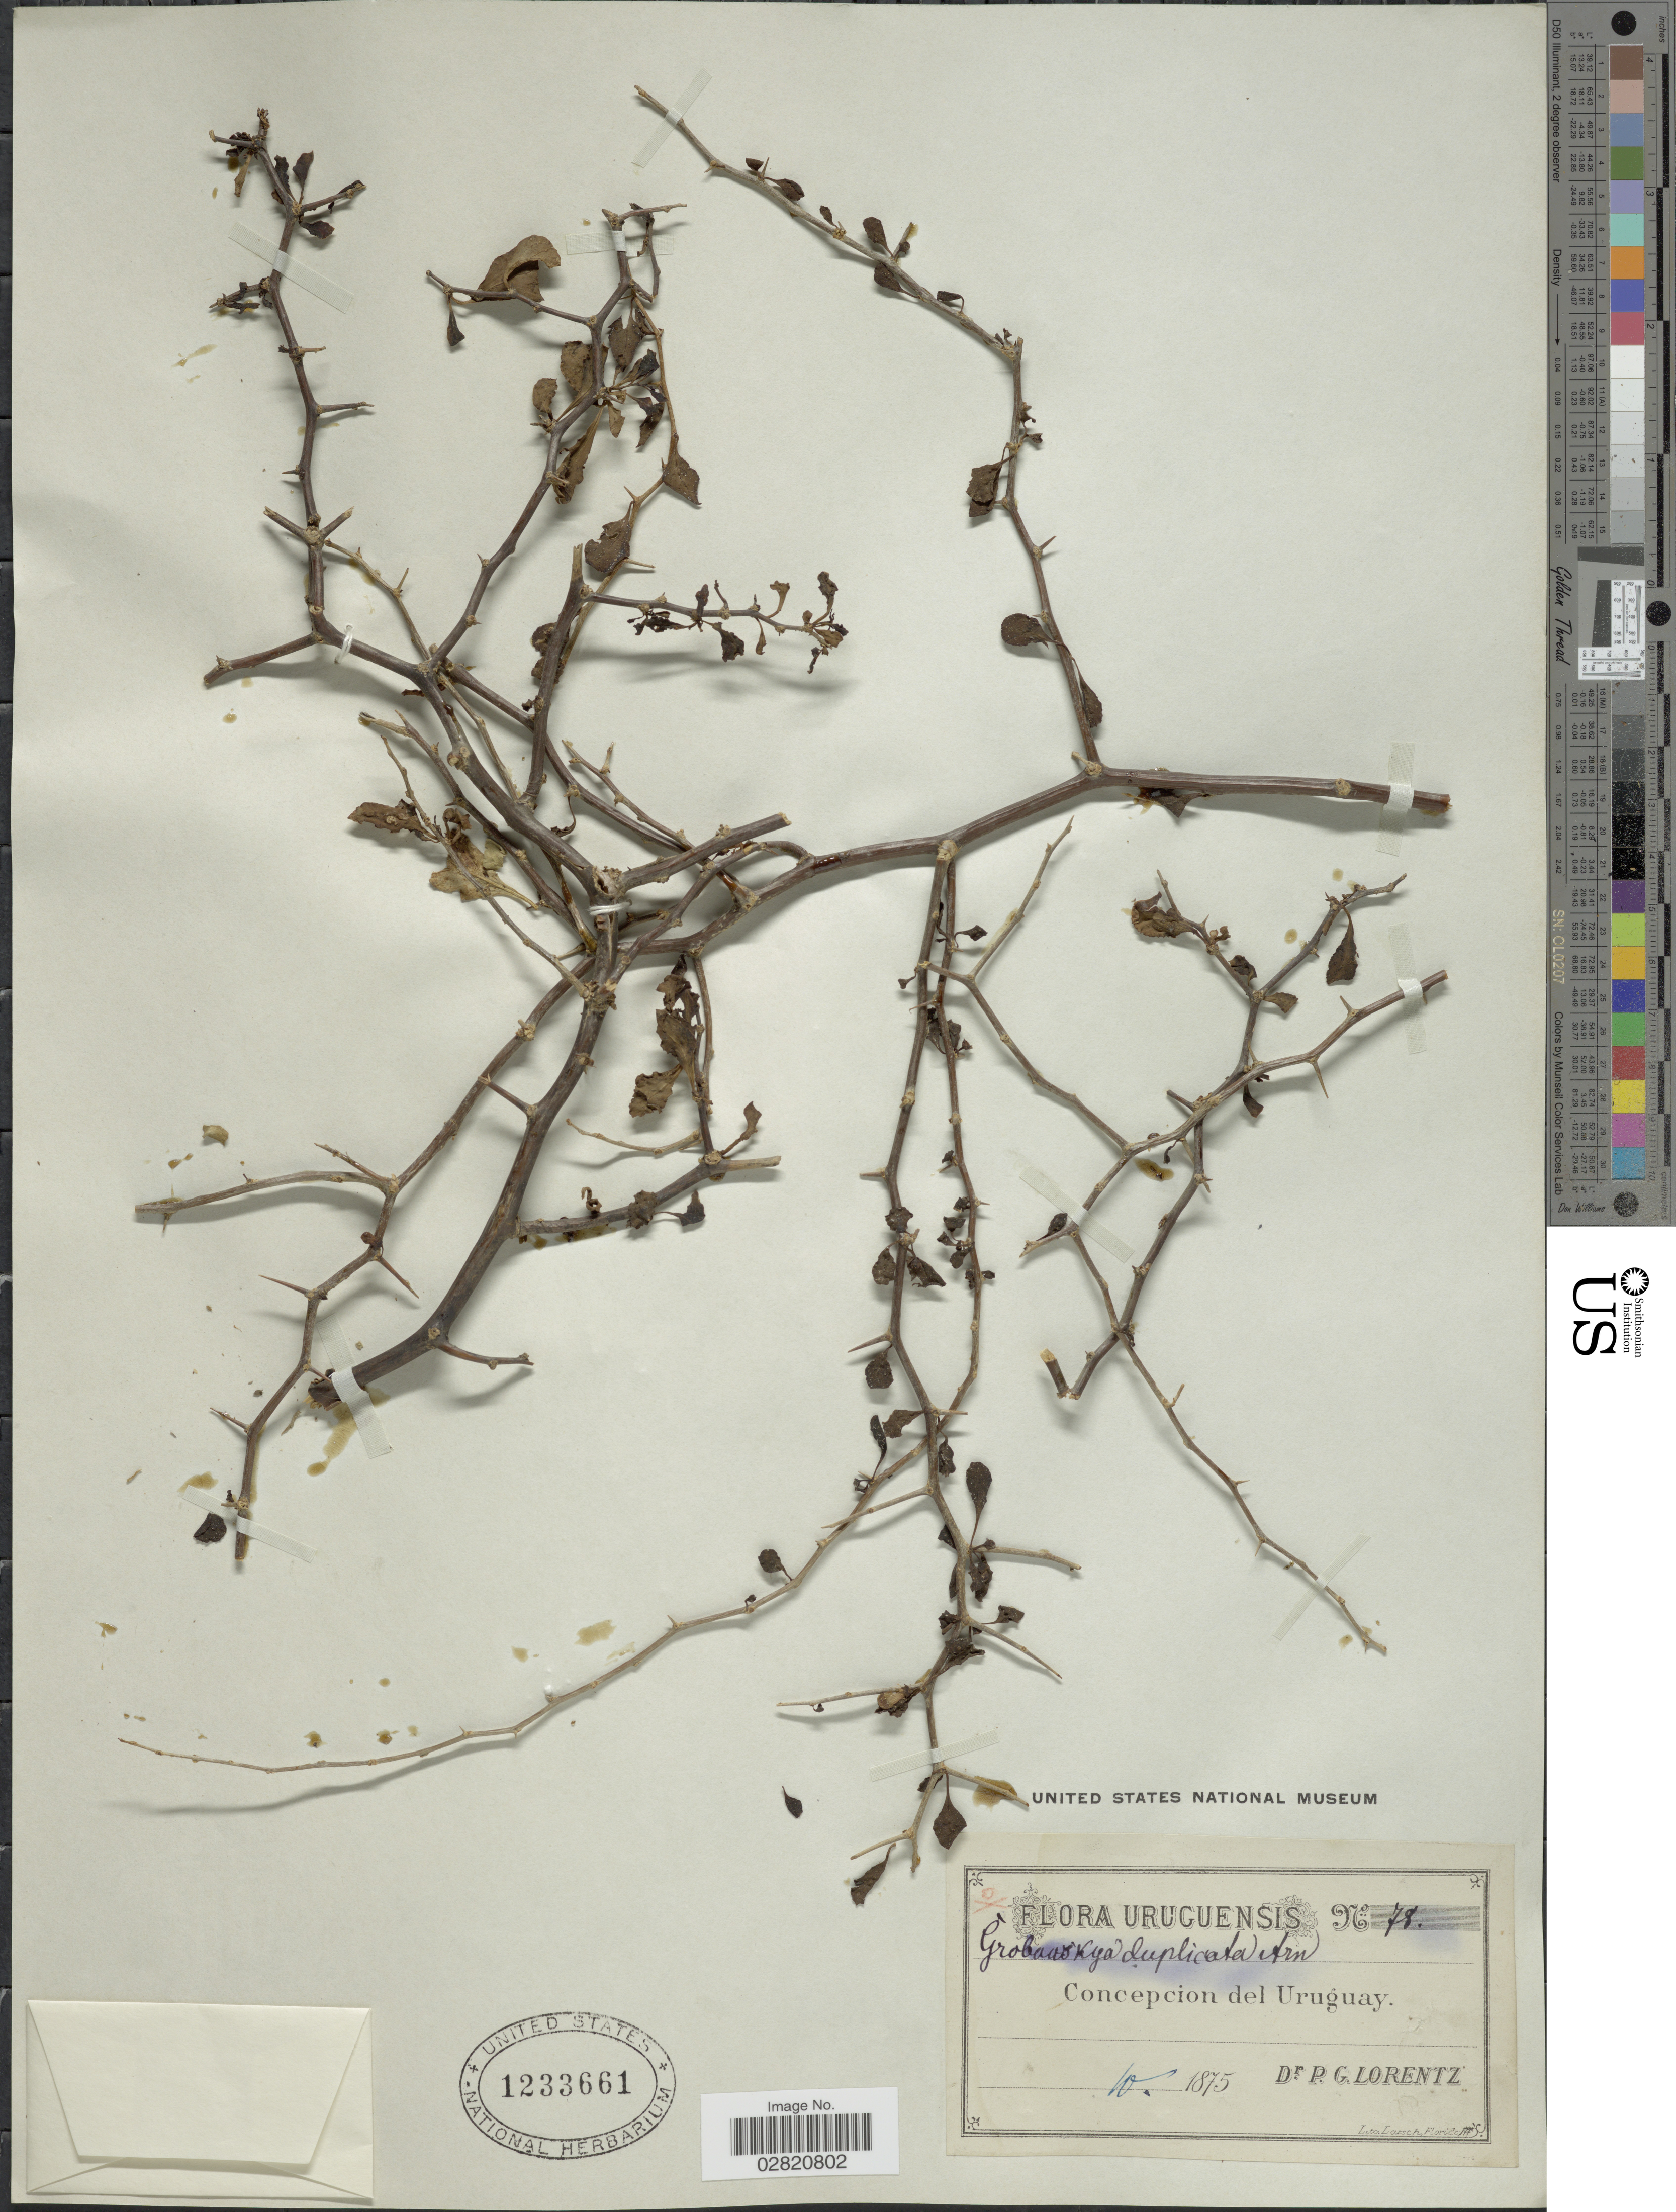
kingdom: Plantae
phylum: Tracheophyta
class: Magnoliopsida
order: Solanales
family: Solanaceae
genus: Grabowskia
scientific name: Grabowskia duplicata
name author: Arn.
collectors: P. G. Lorentz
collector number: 78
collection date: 1875-10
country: Uruguay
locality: Concepcion del Uruguay.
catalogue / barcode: US 1233661